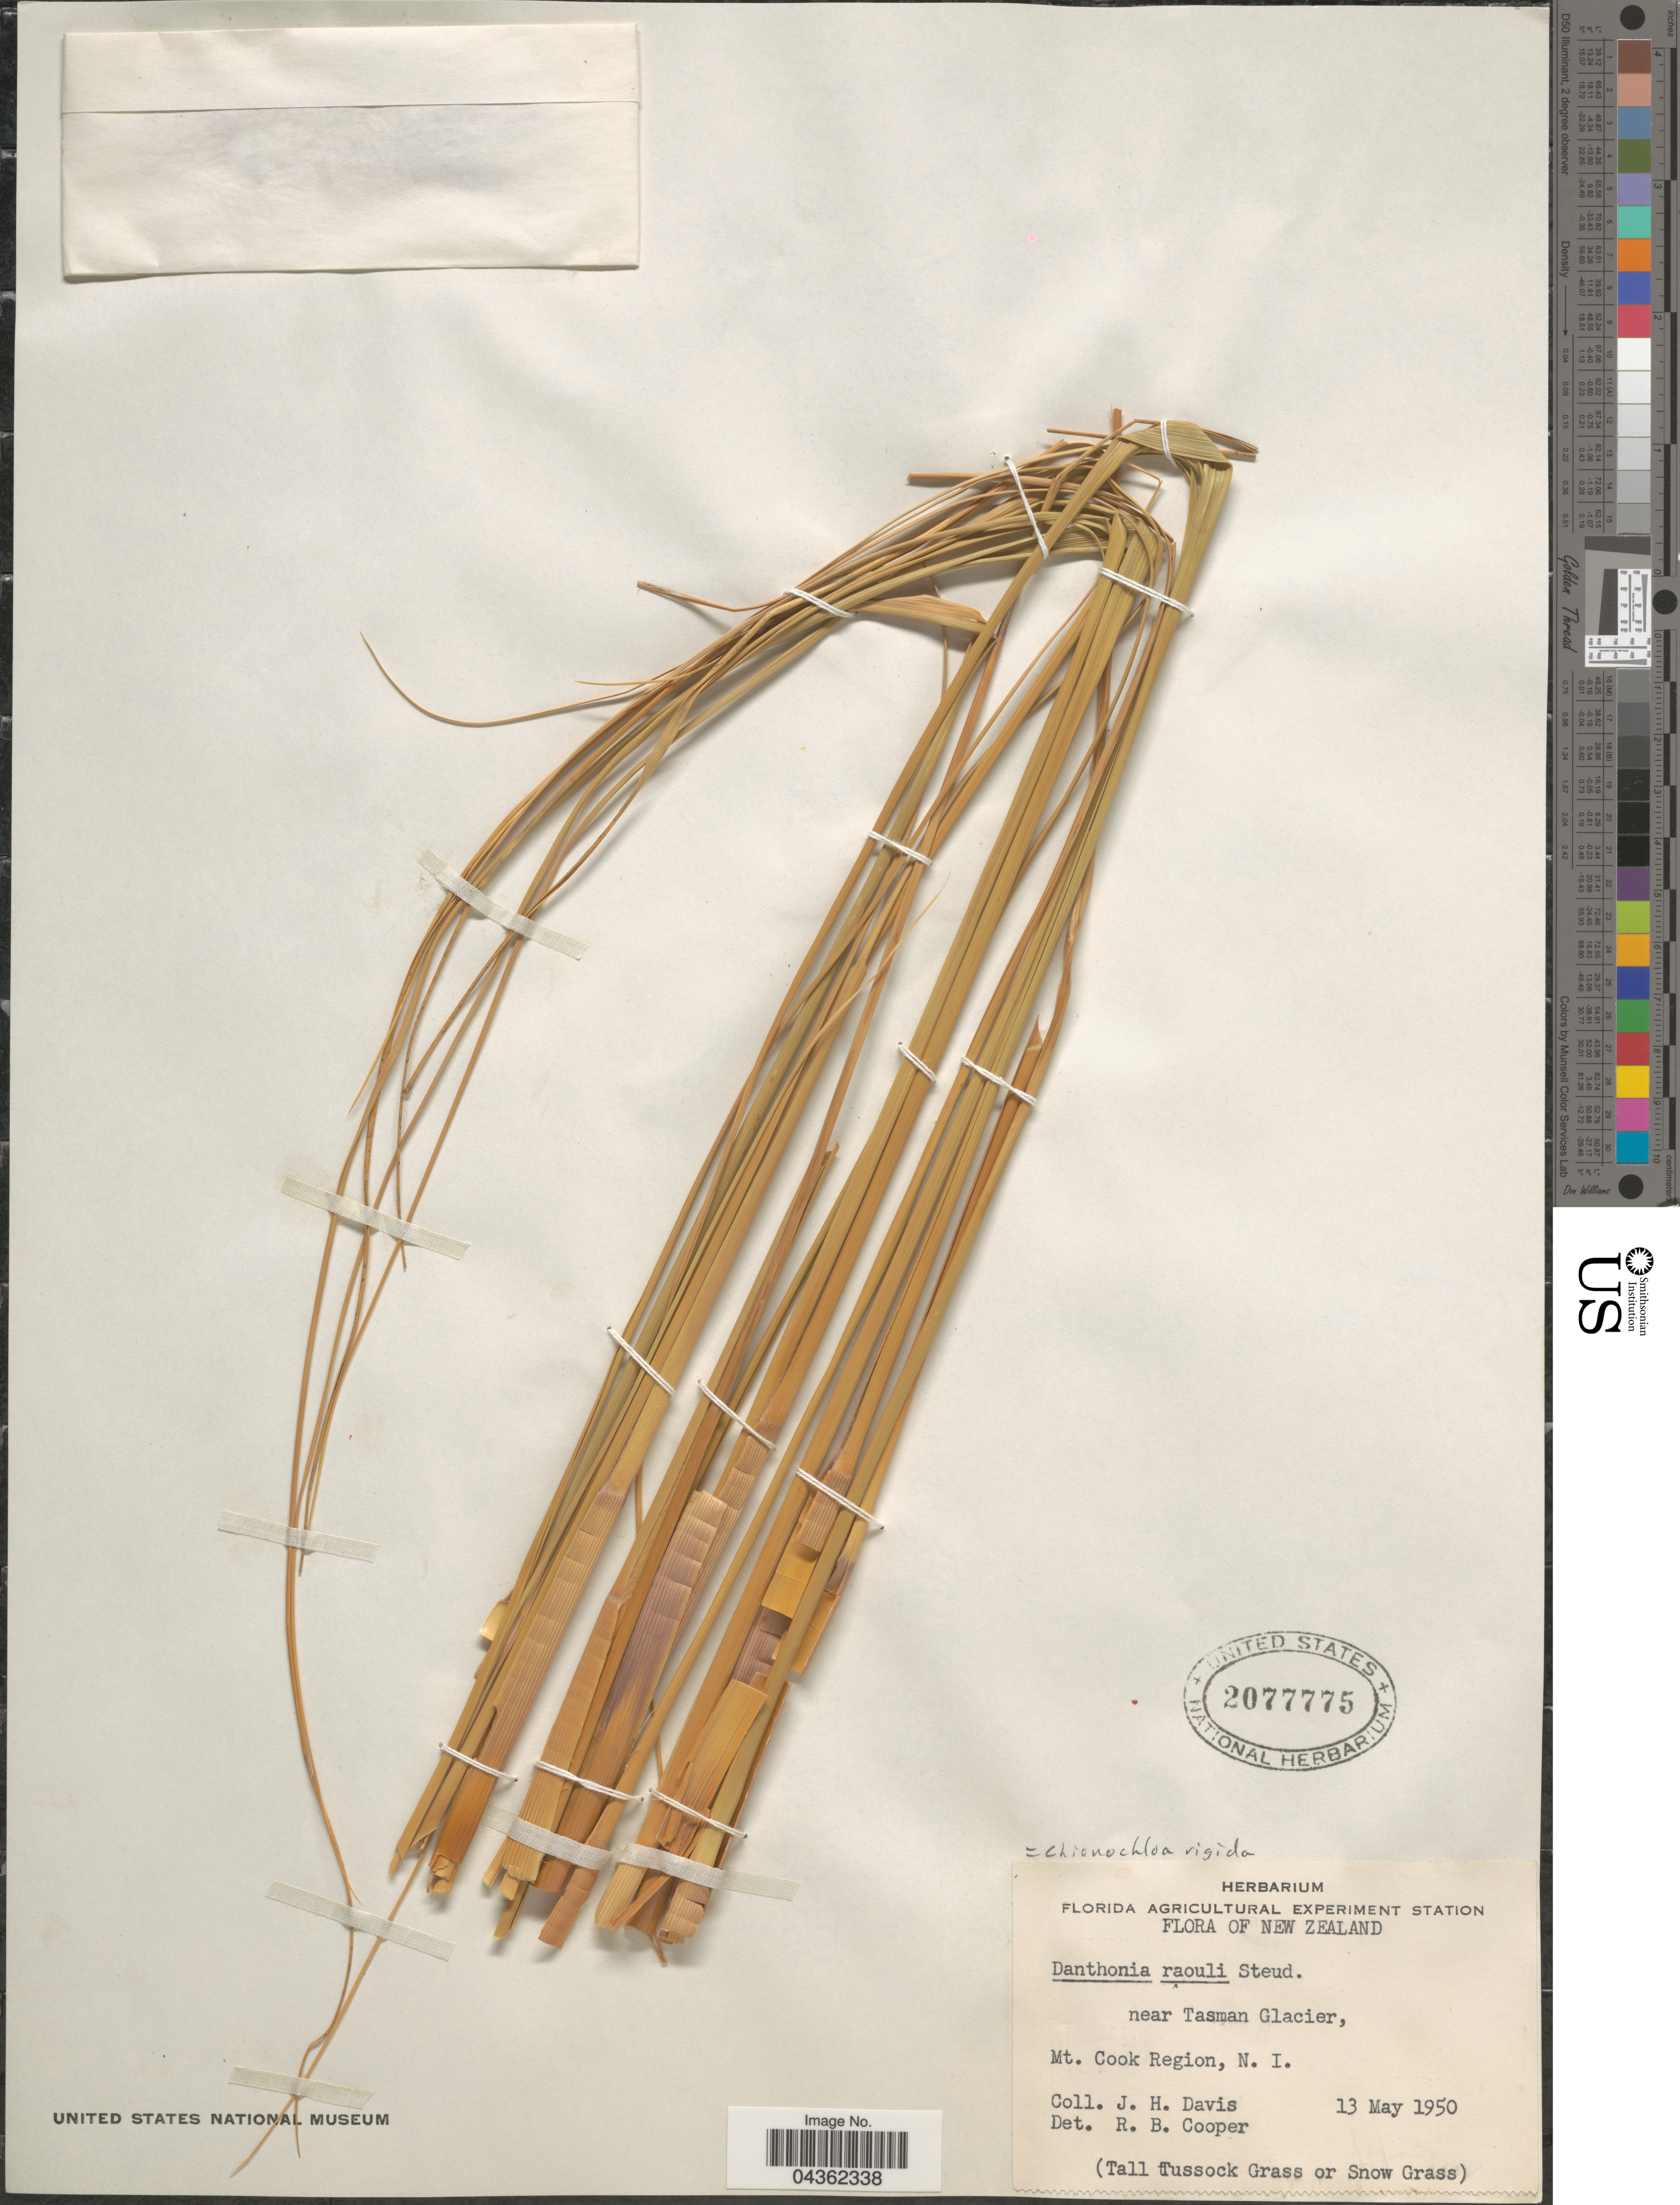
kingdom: Plantae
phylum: Tracheophyta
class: Liliopsida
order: Poales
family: Poaceae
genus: Chionochloa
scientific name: Chionochloa rigida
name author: (Raoul) Zotov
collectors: J. Davis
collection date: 1950-05-13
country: New Zealand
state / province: Tasman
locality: Near Tasman Glacier, Mt. Cook Region, N. I.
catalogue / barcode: US 2077775